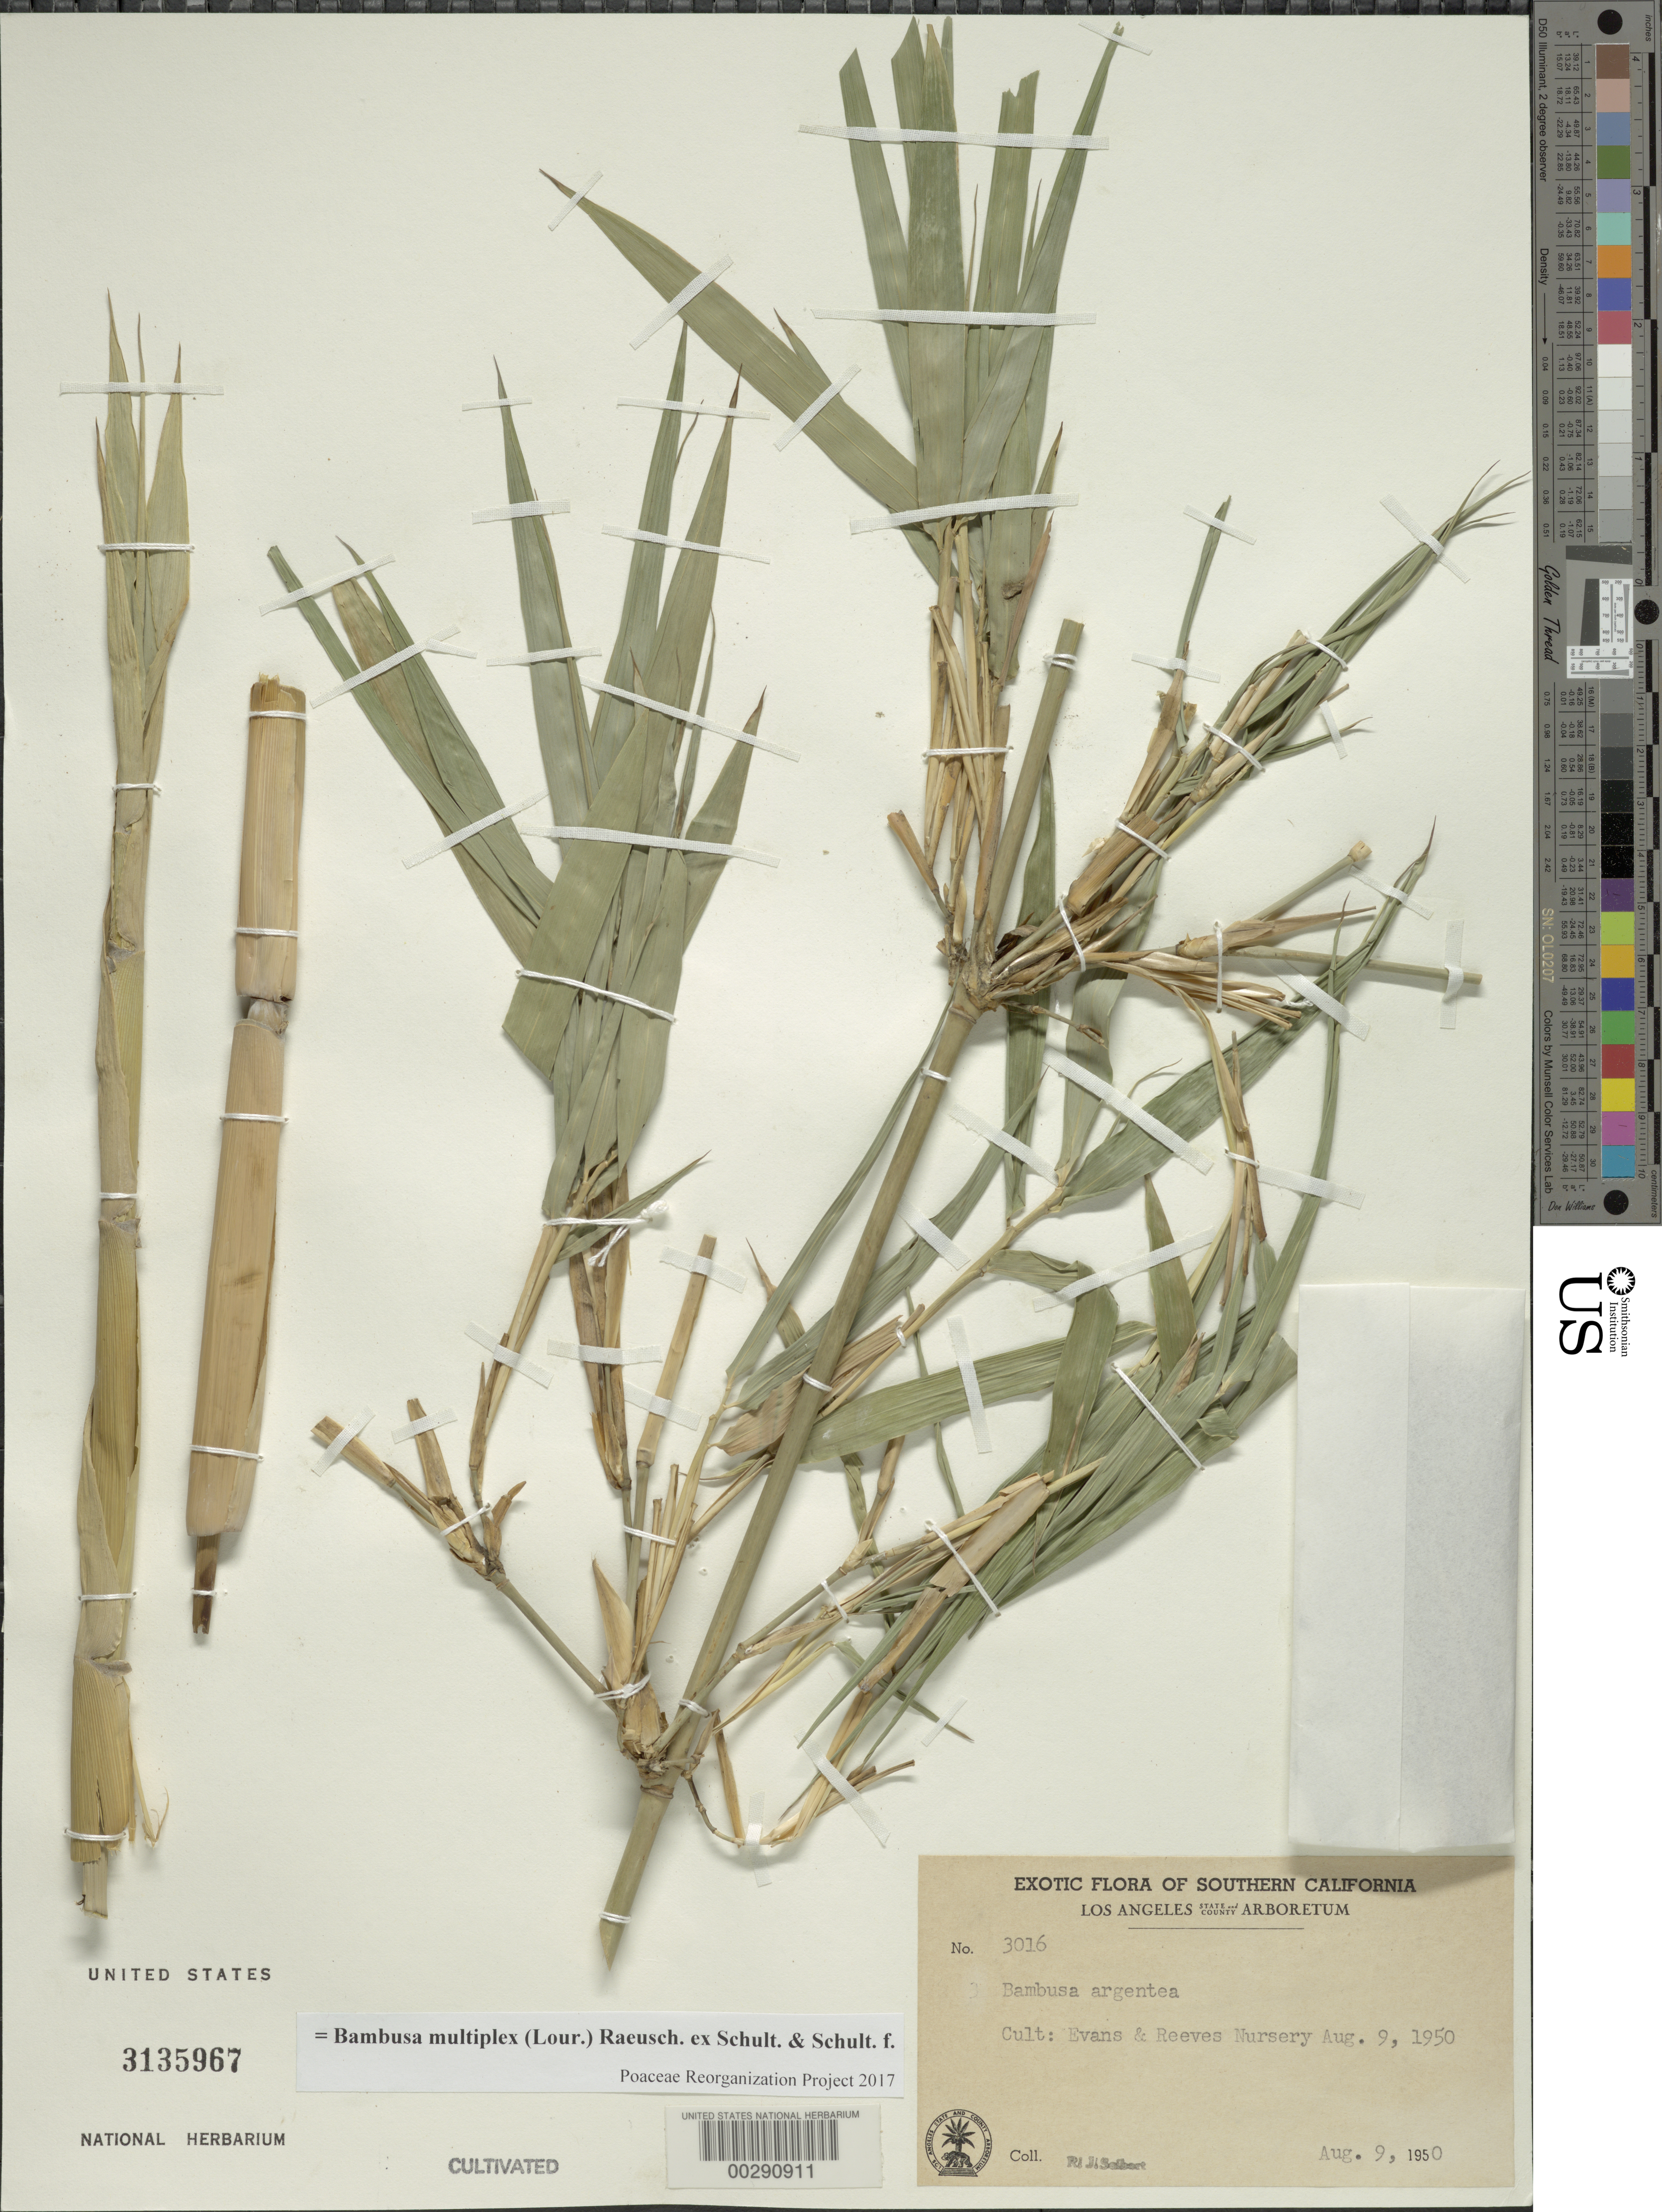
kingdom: Plantae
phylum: Tracheophyta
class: Liliopsida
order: Poales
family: Poaceae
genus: Bambusa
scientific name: Bambusa multiplex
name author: (Lour.) Raeusch. ex Schult. & Schult. f.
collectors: R. J. Seibert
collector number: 3016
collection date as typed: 09 Aug 1950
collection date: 1950-08-09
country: United States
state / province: Florida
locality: Southern Florida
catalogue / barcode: US 3135967